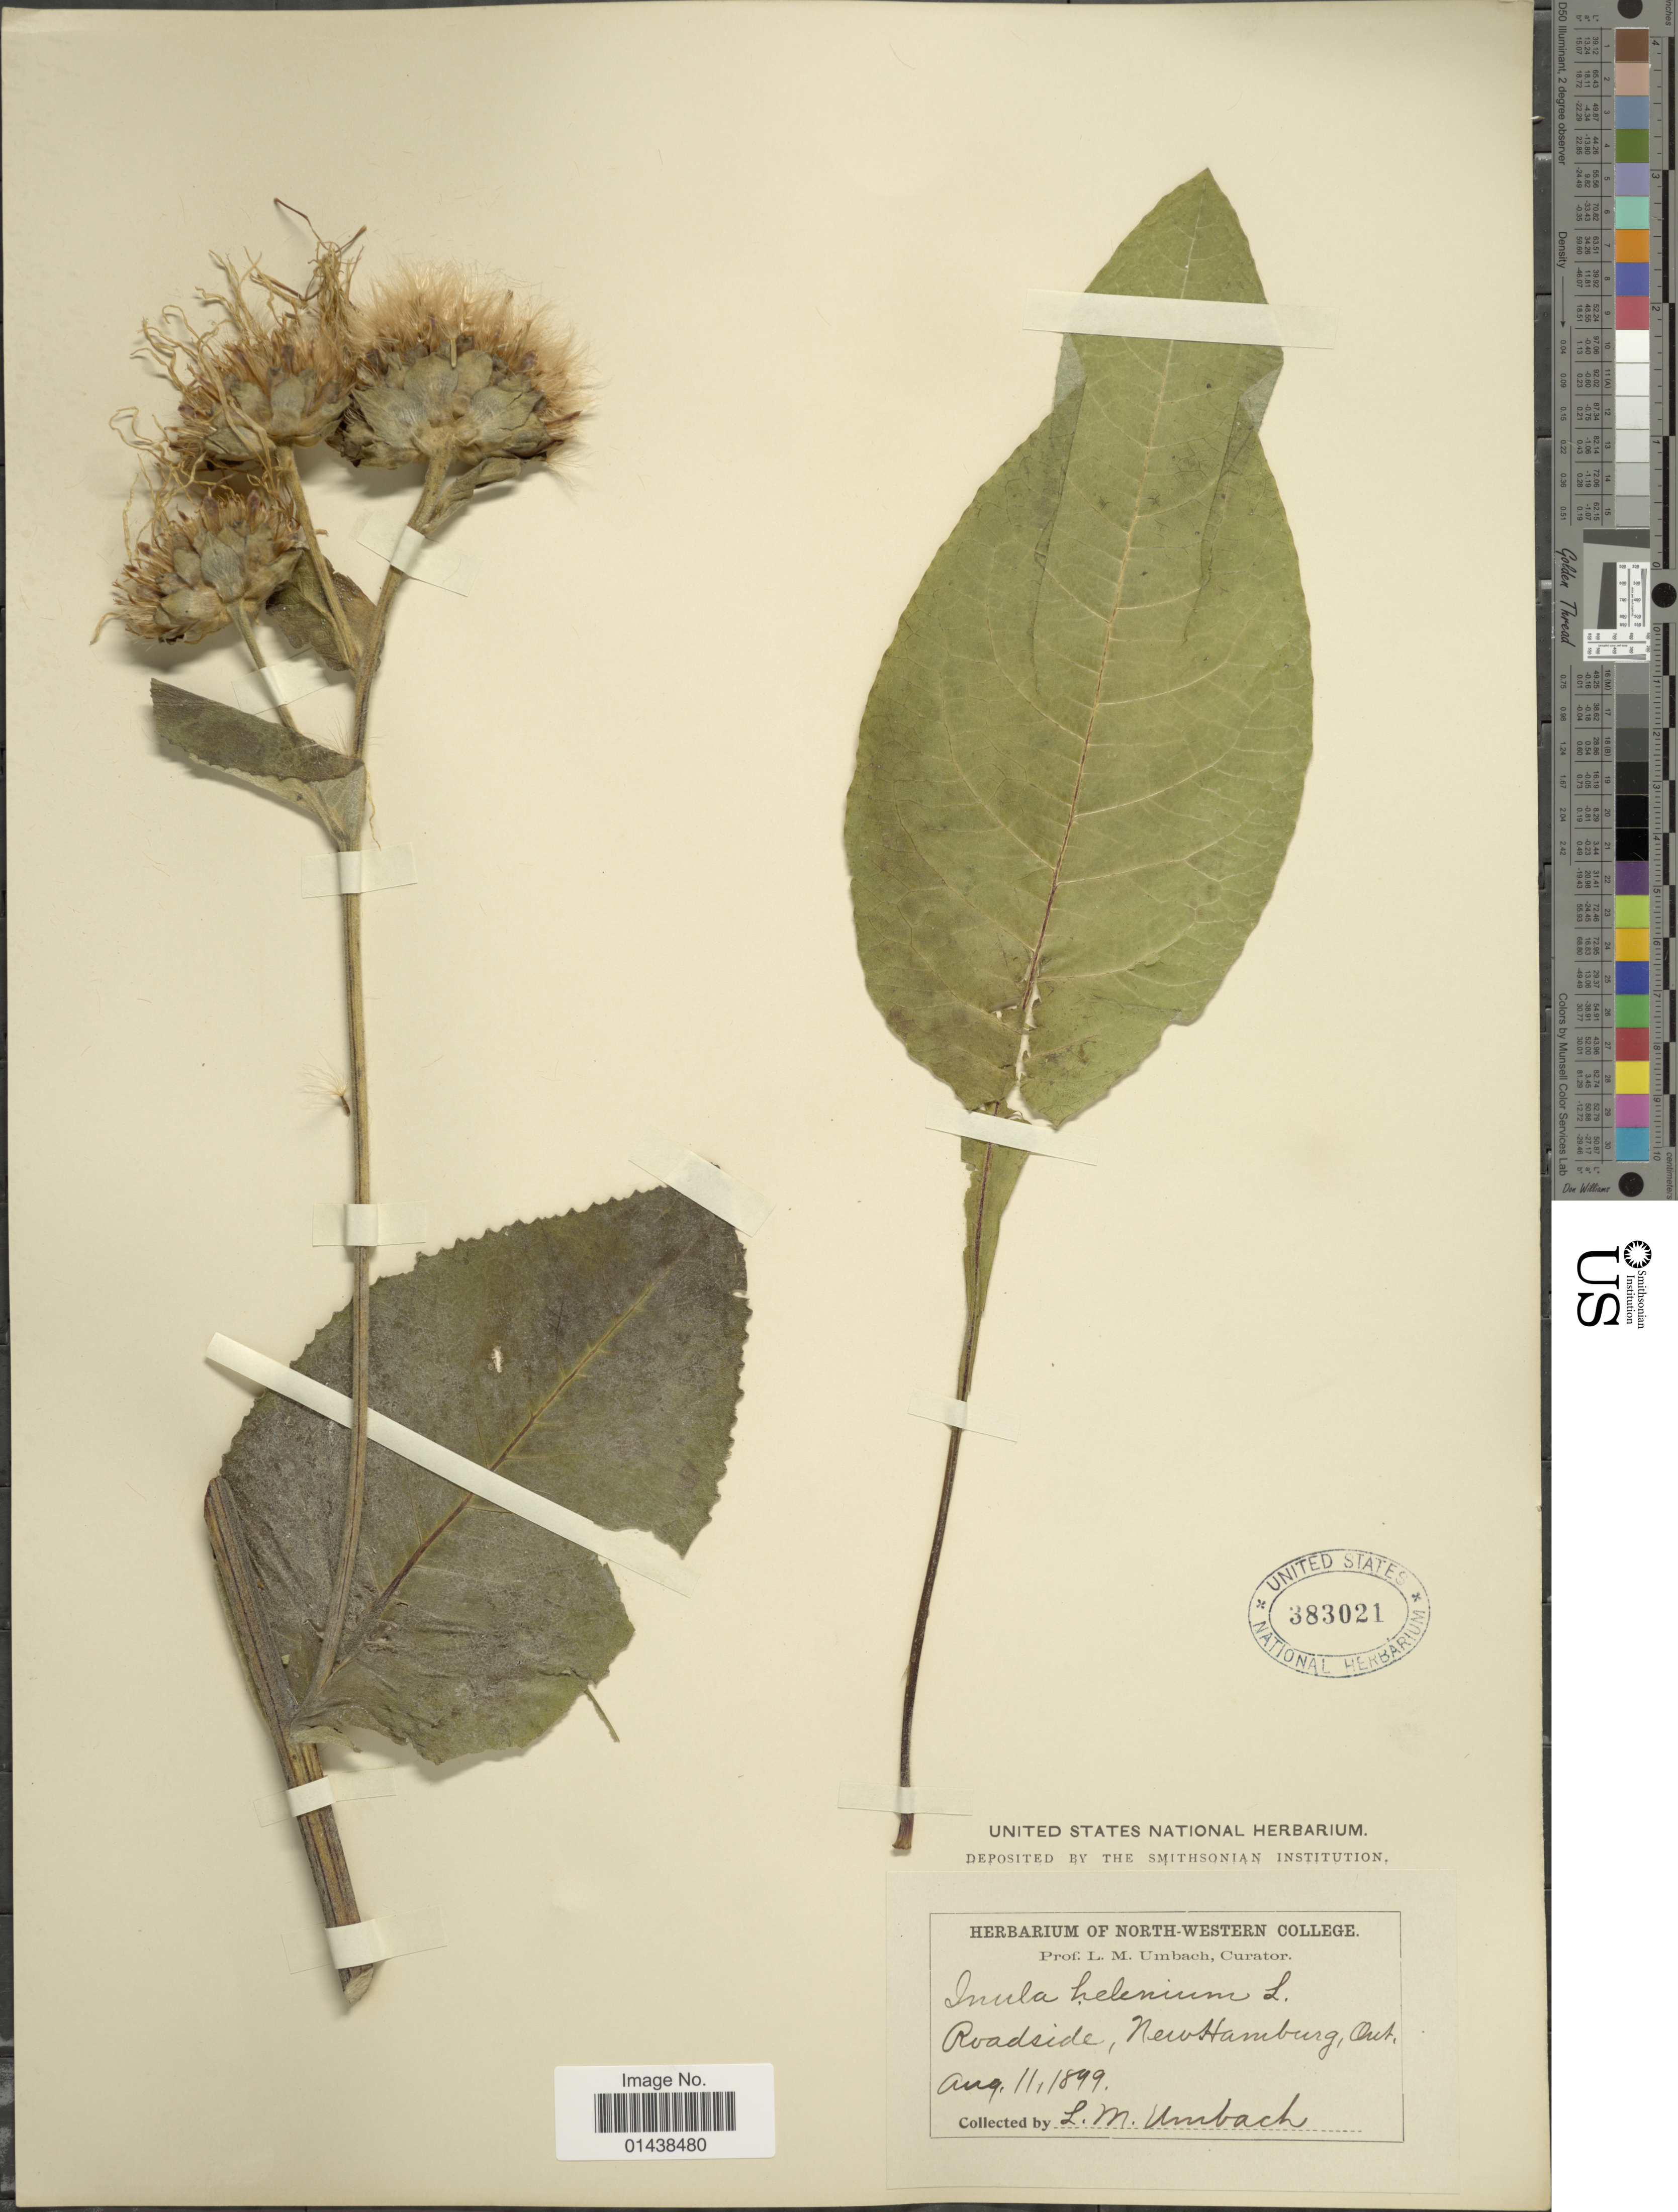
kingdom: Plantae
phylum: Tracheophyta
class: Magnoliopsida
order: Asterales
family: Asteraceae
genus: Inula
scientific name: Inula helenium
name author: L.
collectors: L. M. Umbach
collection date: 1899-08-11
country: Canada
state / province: Ontario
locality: New Hamburg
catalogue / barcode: US 383021